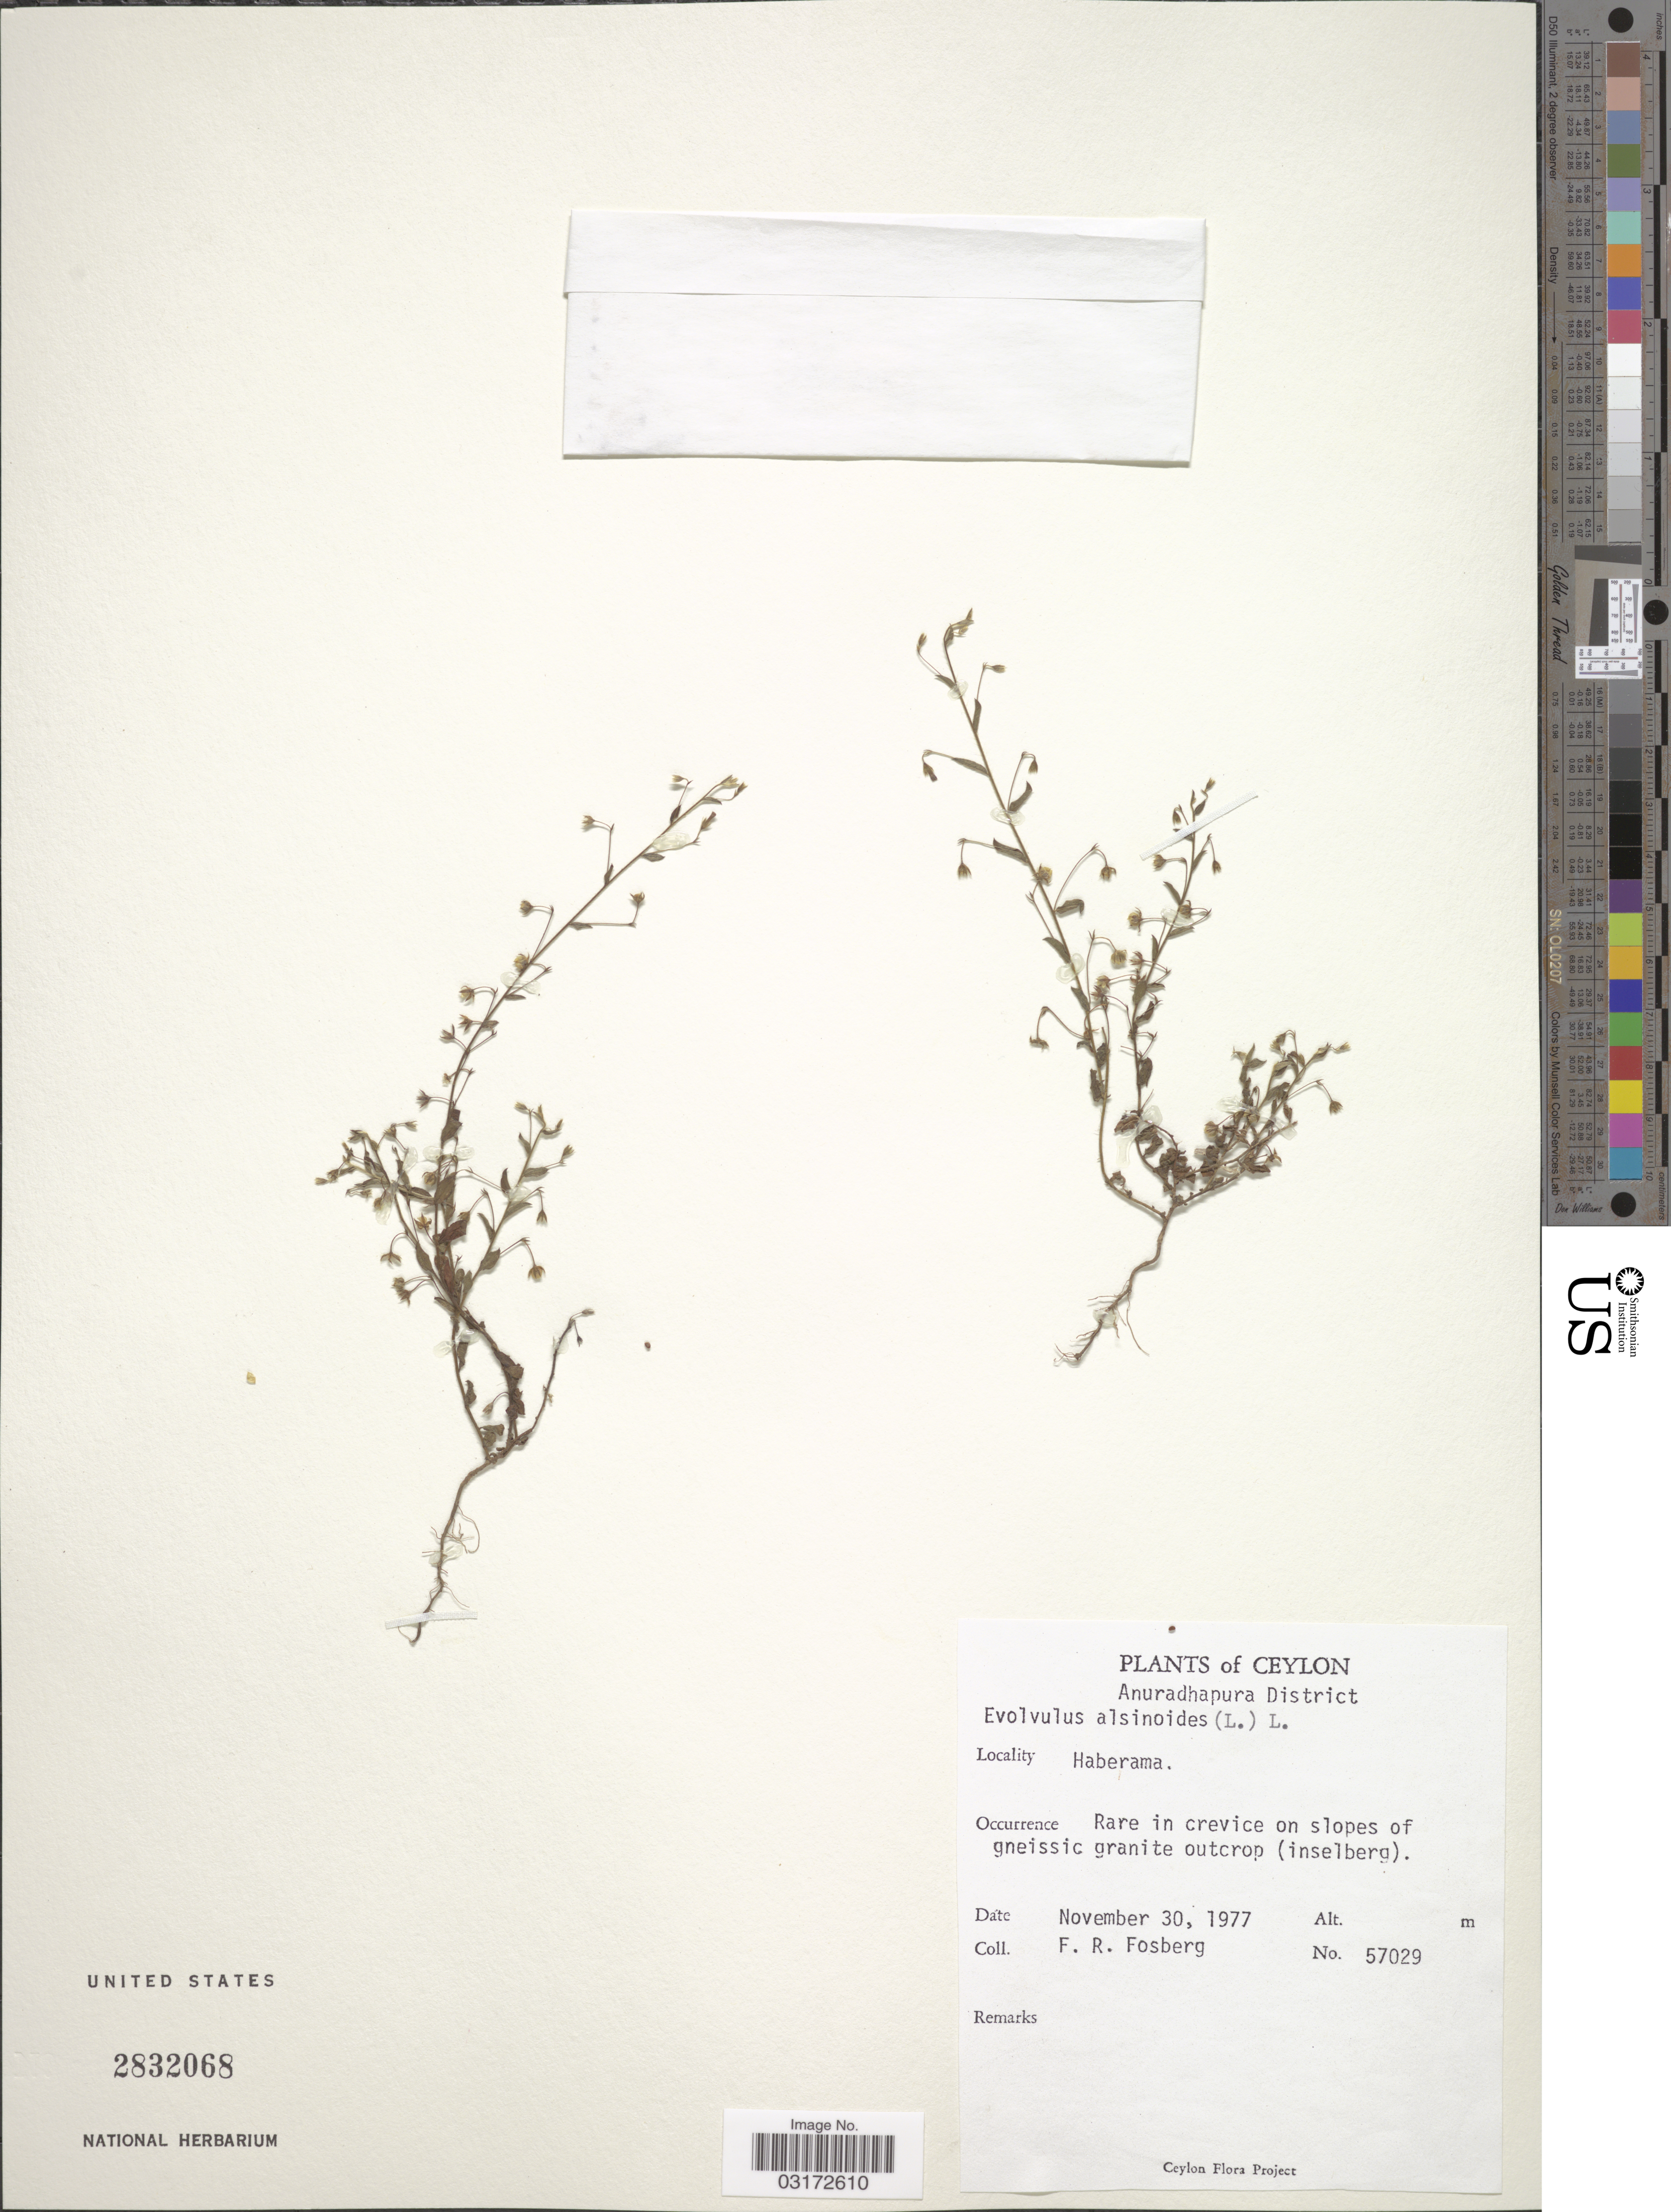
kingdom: Plantae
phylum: Tracheophyta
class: Magnoliopsida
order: Solanales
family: Convolvulaceae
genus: Evolvulus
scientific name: Evolvulus alsinoides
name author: (L.) L.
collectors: F. R. Fosberg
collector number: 57029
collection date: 1977-11-30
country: Sri Lanka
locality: Ceylon. Anuradhapura District. Haberama.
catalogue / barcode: US 2832068